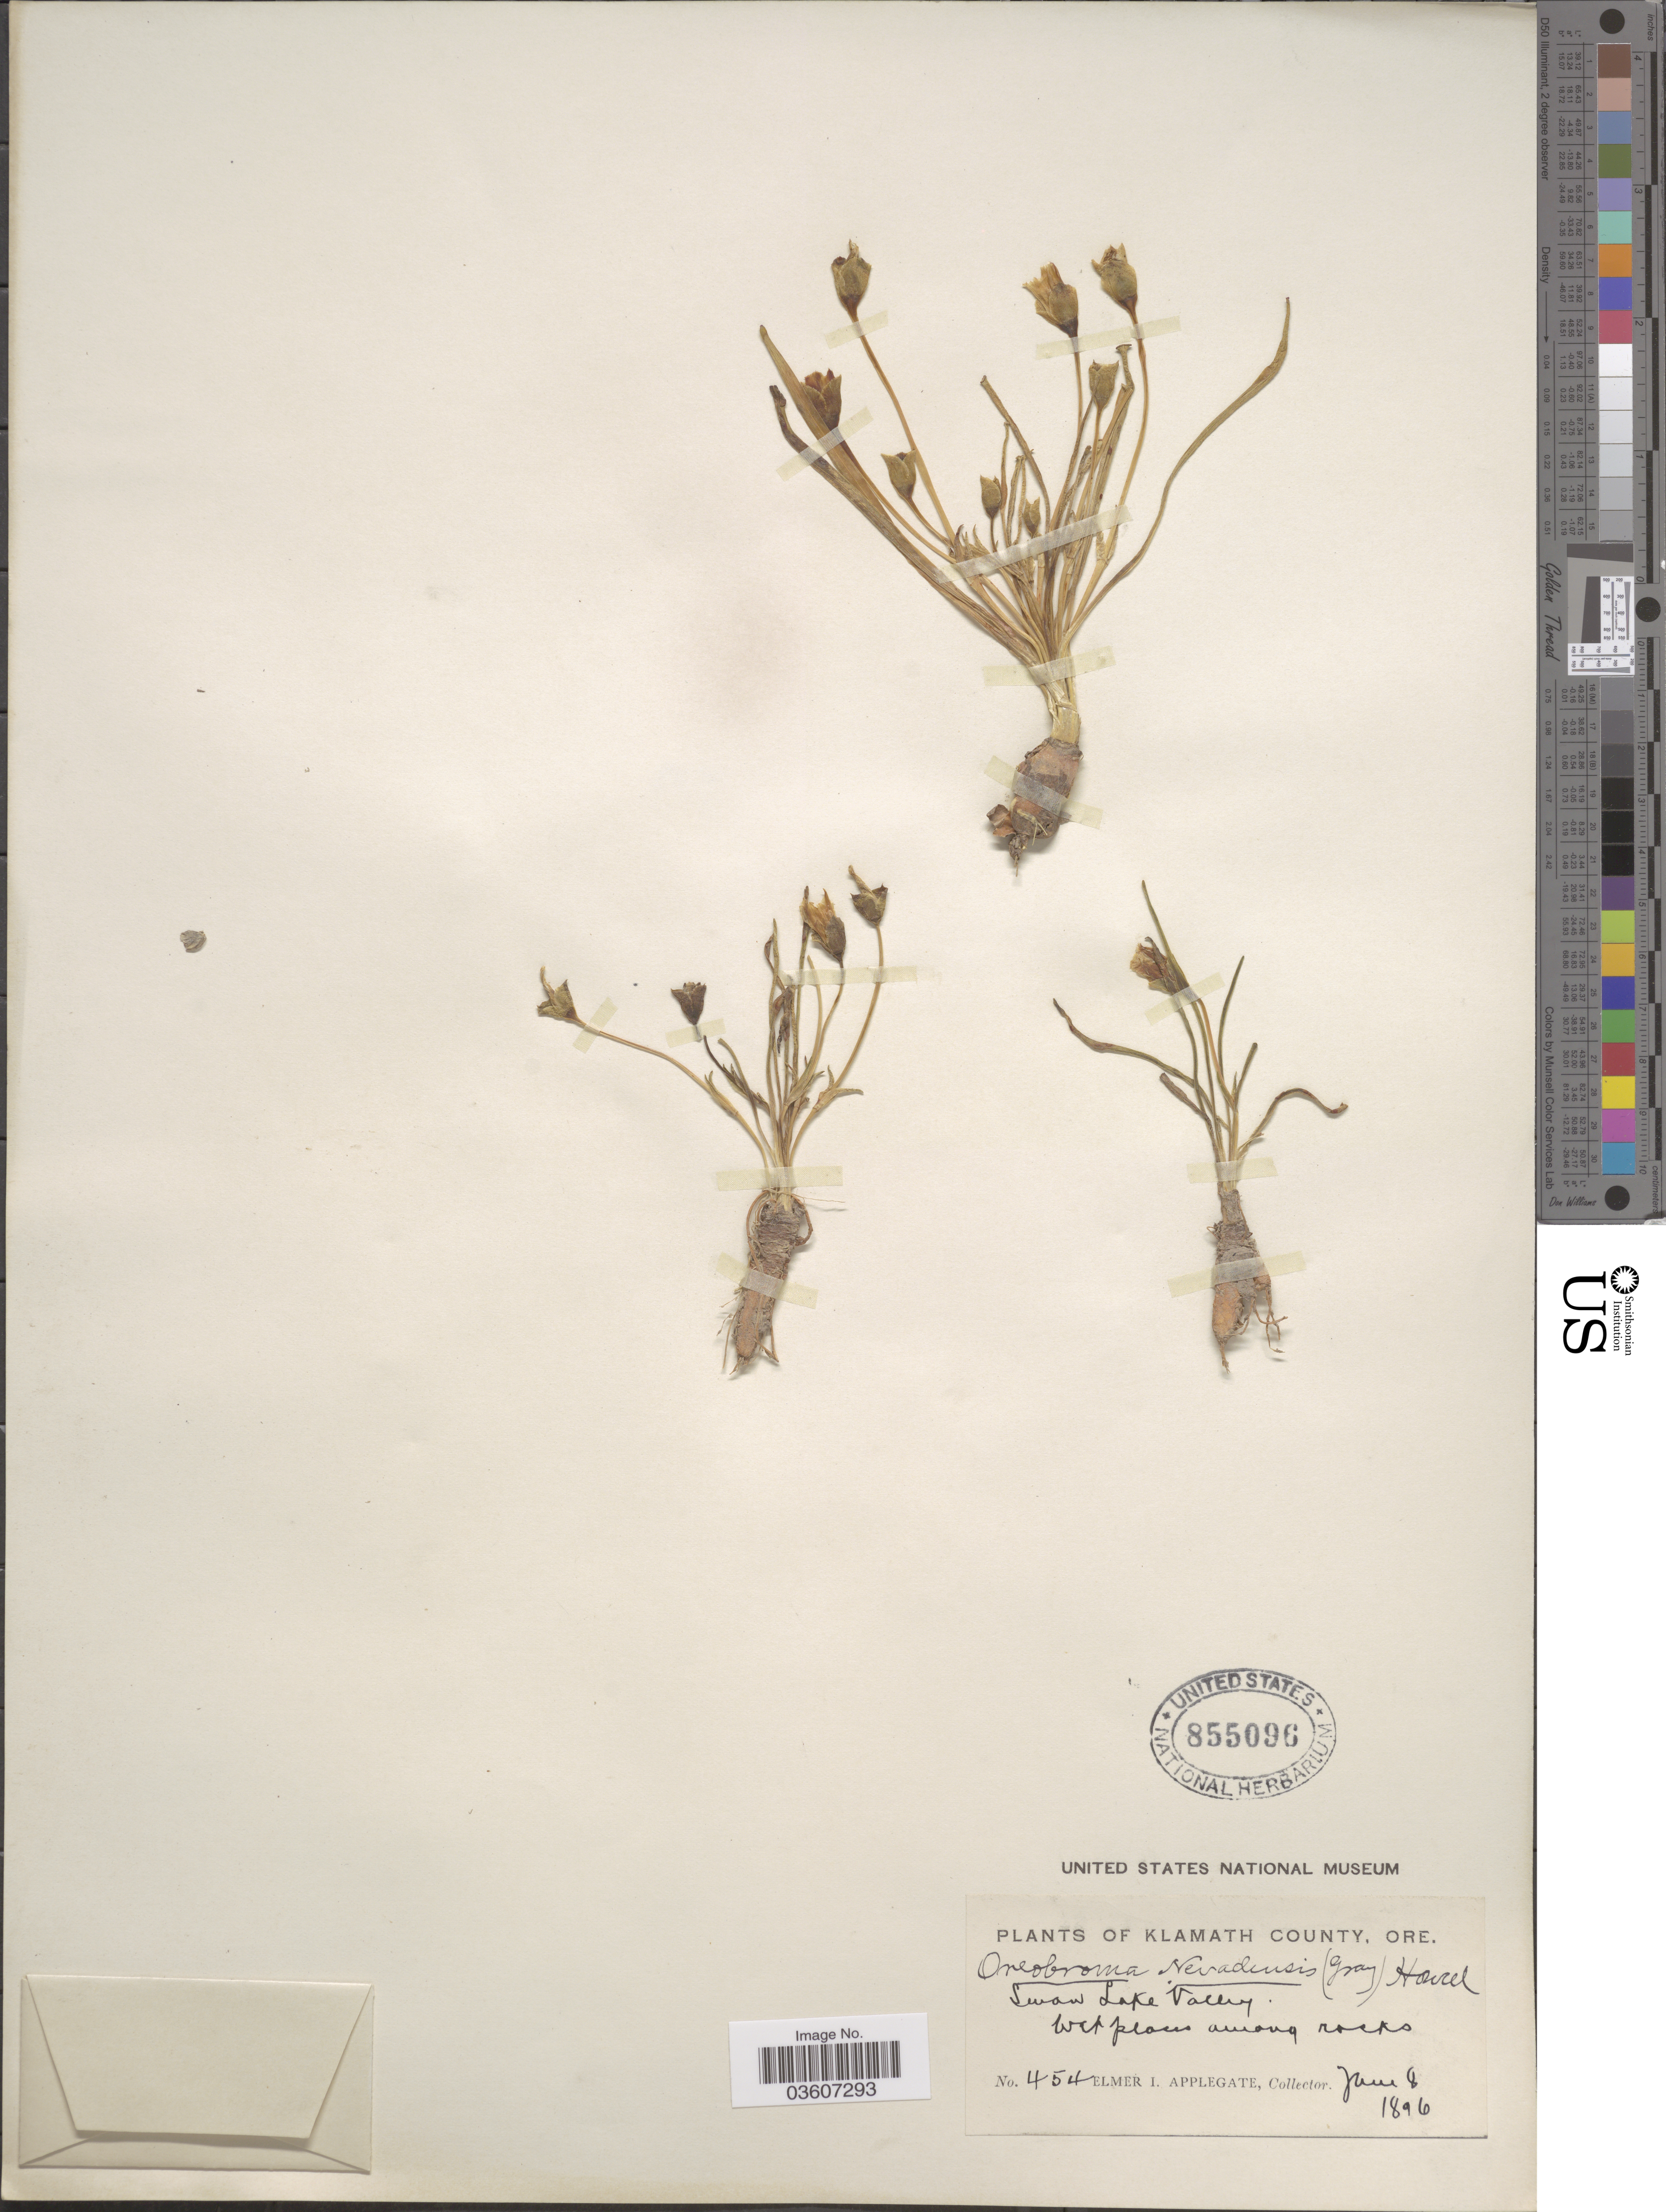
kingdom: Plantae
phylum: Tracheophyta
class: Magnoliopsida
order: Caryophyllales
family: Montiaceae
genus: Lewisia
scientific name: Lewisia nevadensis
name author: (A. Gray) B.L. Rob.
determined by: Strong, Mark T., (BOT), Smithsonian Institution - National Museum of Natural History (UNITED STATES)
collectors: E. I. Applegate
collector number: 454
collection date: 1896-06-08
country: United States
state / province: Oregon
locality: Klamath County. Swan Lake Valley.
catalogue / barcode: US 855096